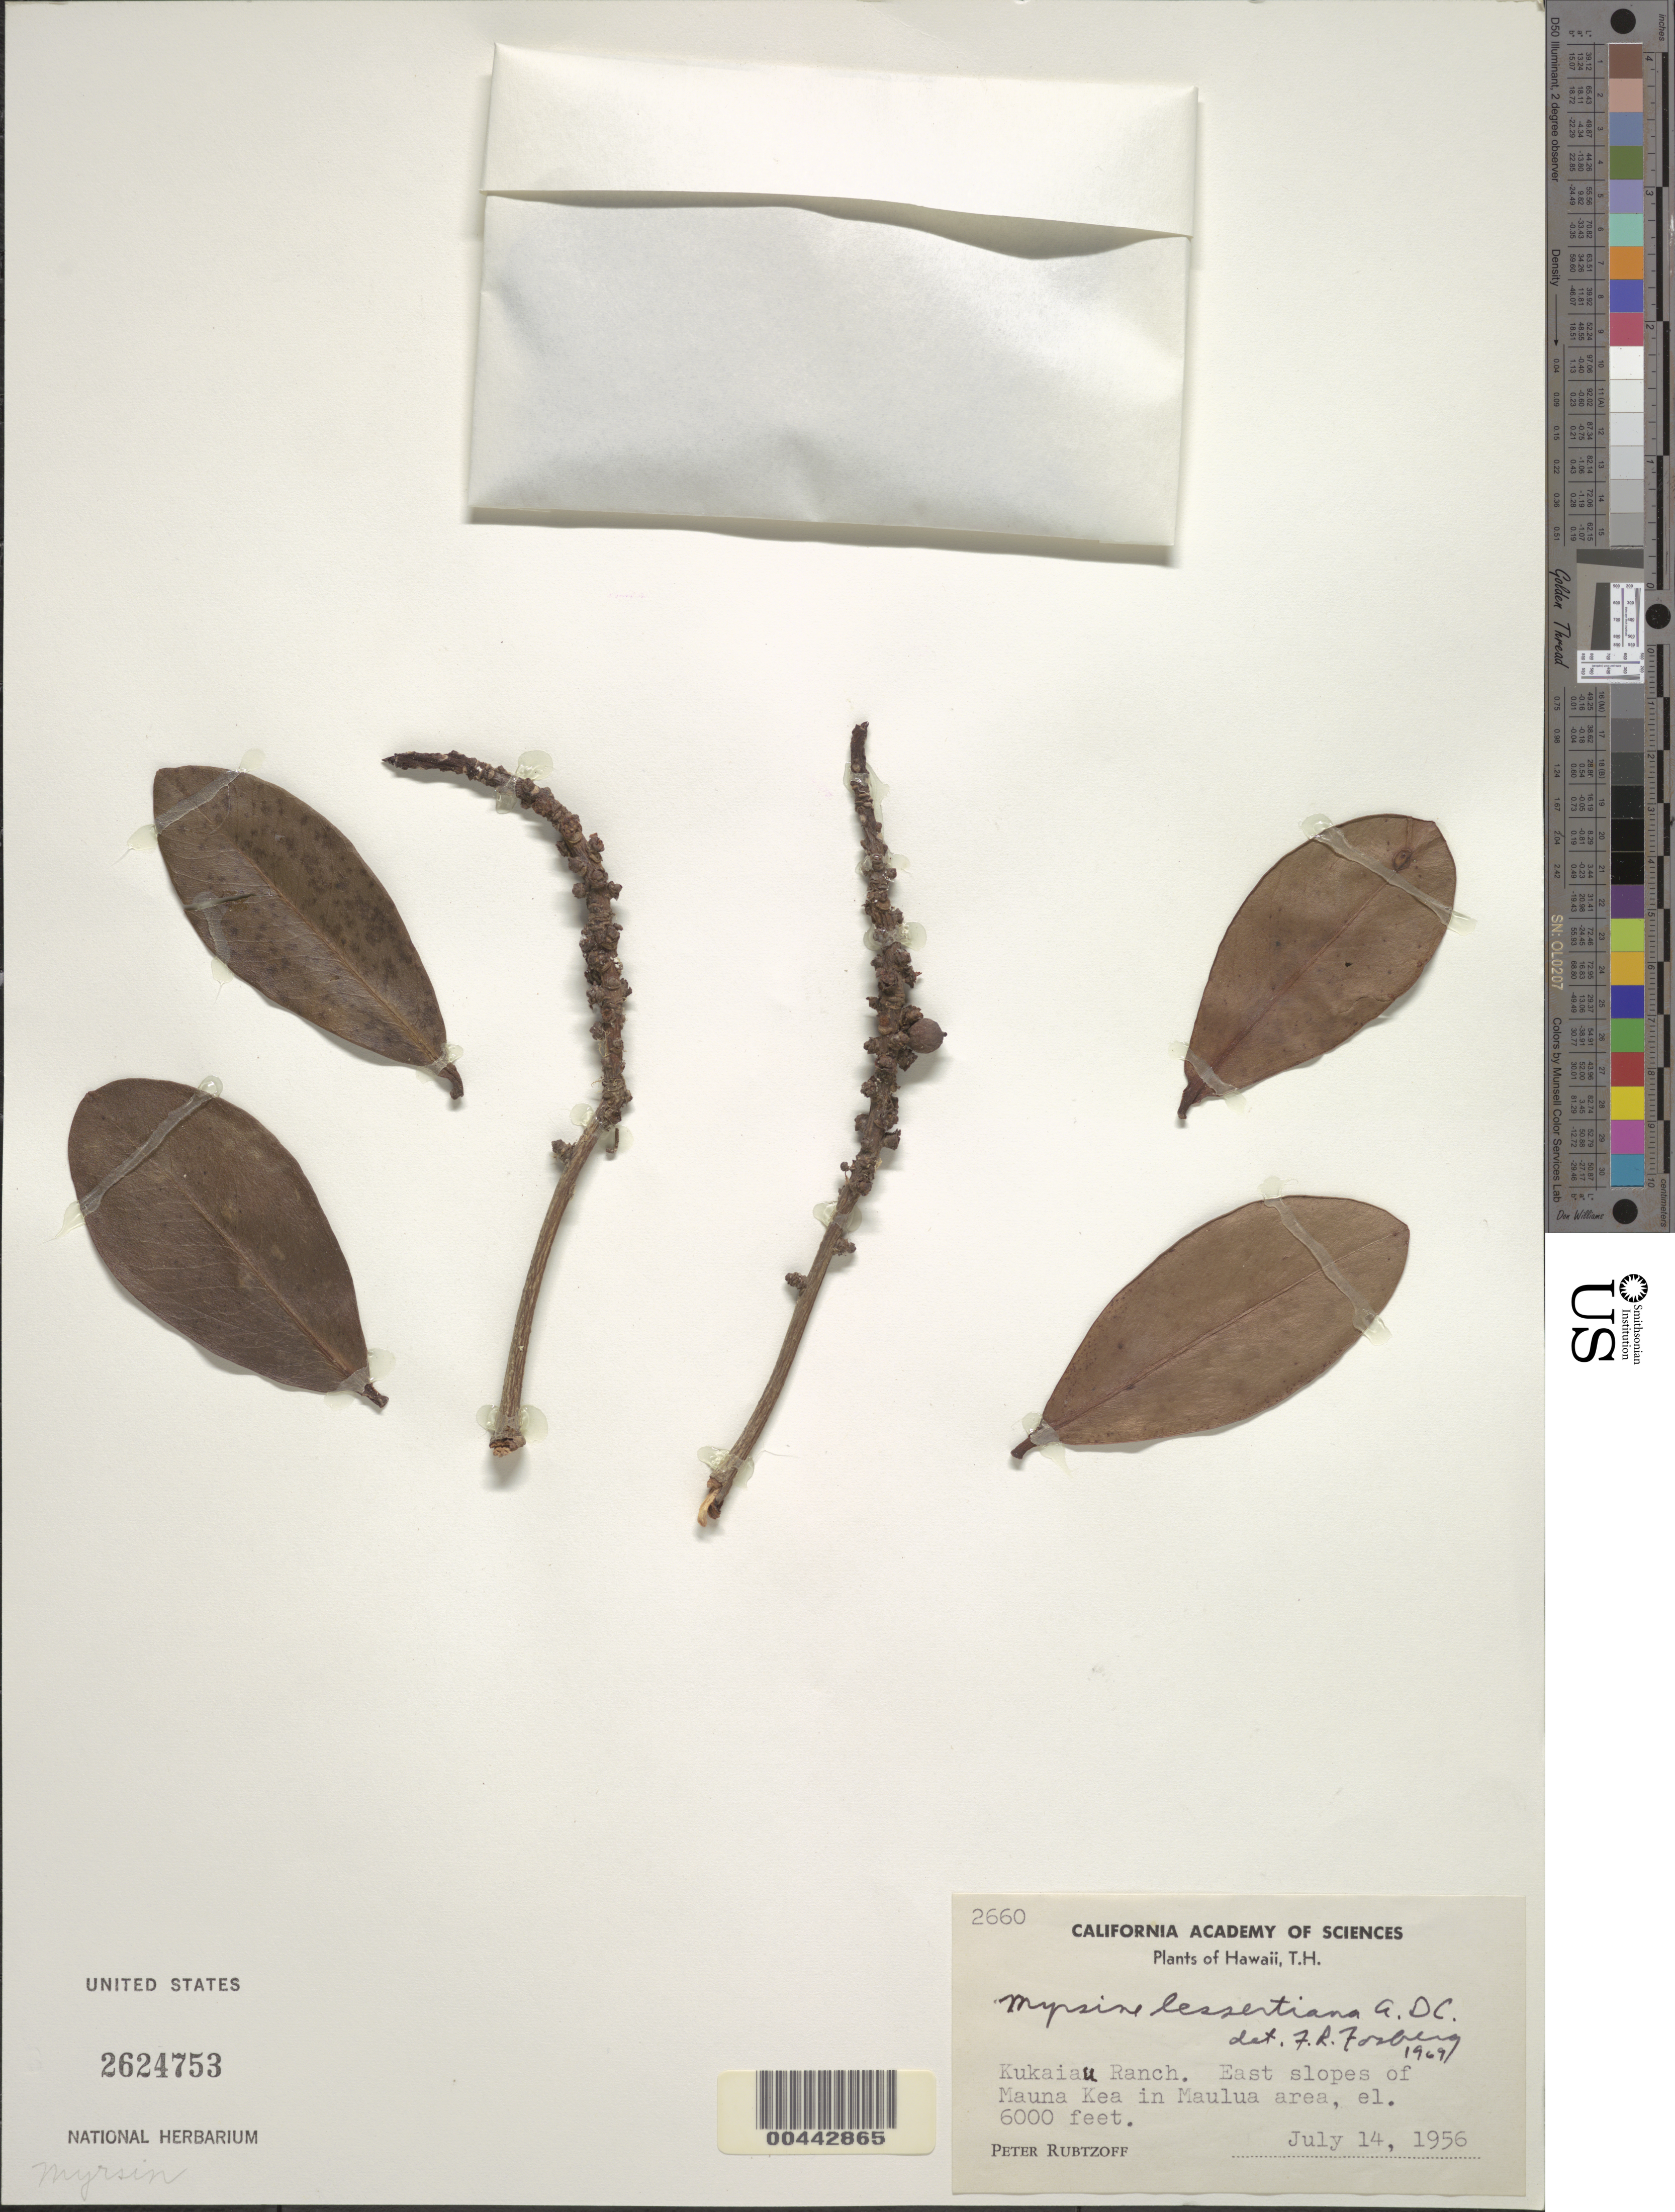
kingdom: Plantae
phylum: Tracheophyta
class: Magnoliopsida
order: Ericales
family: Primulaceae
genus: Myrsine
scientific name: Myrsine lessertiana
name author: A. DC.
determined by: Fosberg, F. R.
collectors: P. Rubtzoff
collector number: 2660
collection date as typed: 14 Jul 1956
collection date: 1956-07-14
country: United States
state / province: Hawaii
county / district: Hawaii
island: Hawaii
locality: Kukaiau Ranch. East slopes of Mauna Kea in Maulua area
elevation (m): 1829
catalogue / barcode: US 2624753